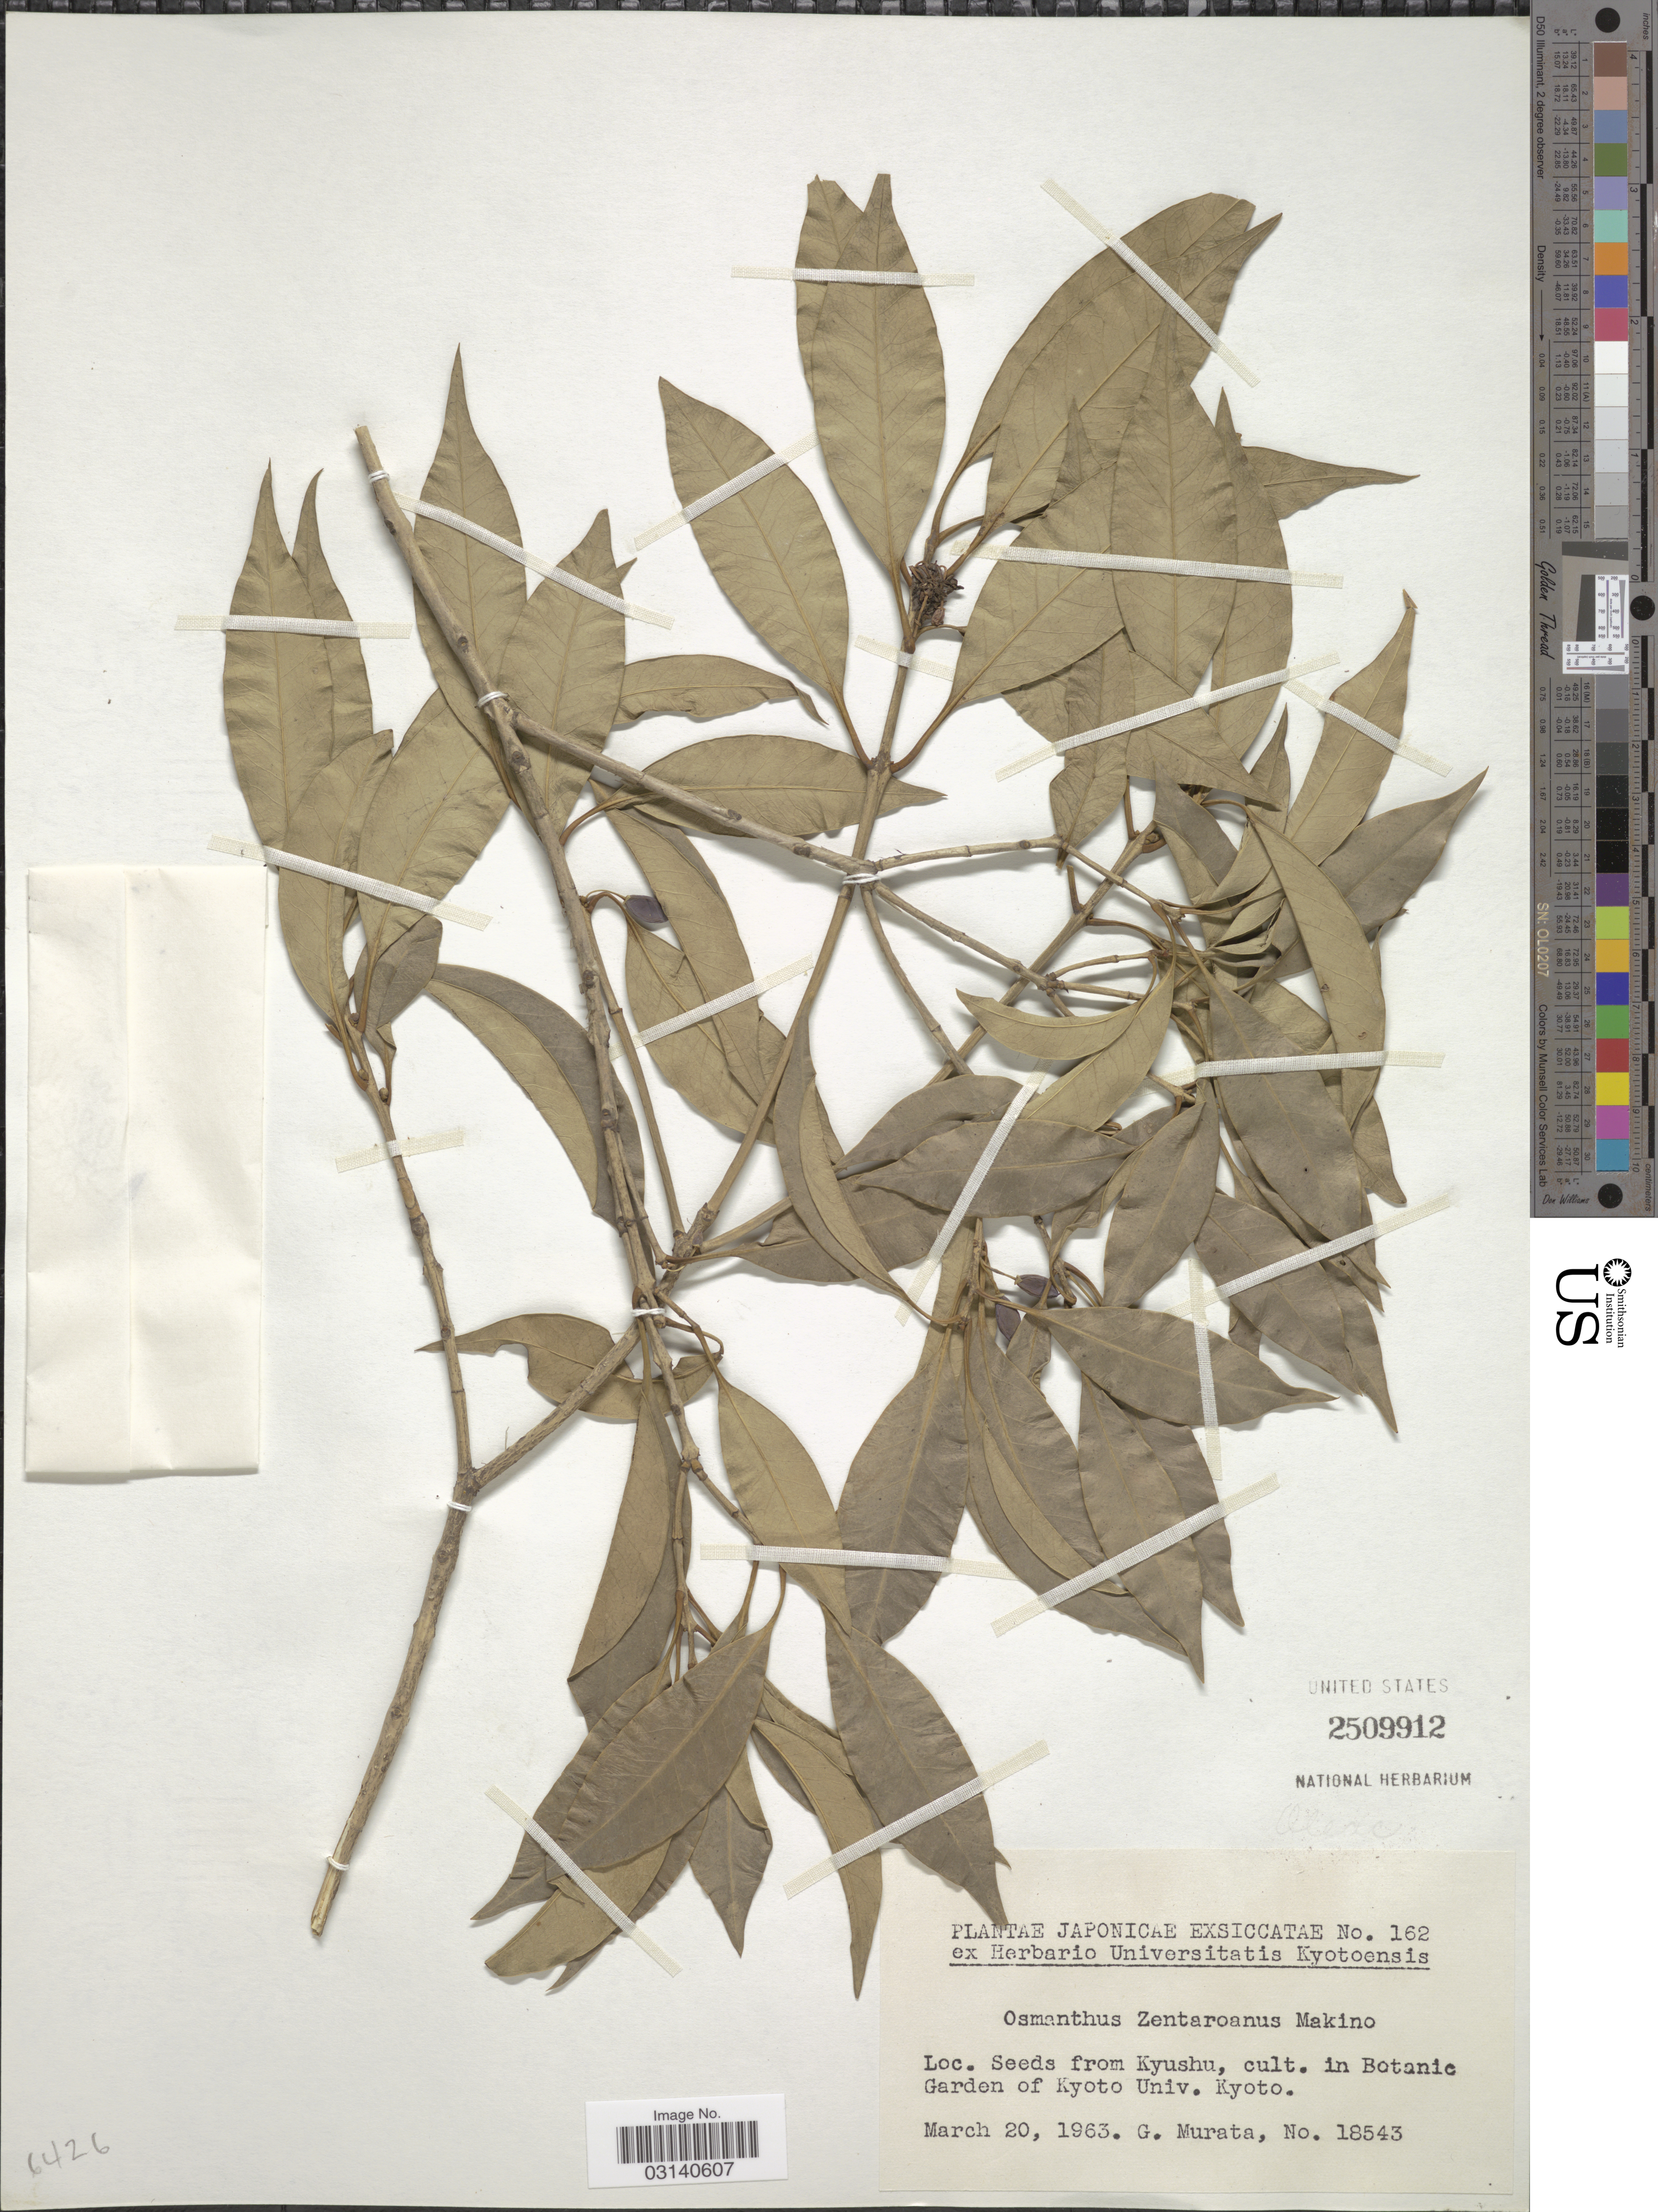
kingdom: Plantae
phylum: Tracheophyta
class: Magnoliopsida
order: Lamiales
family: Oleaceae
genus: Osmanthus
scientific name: Osmanthus zentaroanus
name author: Makino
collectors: G. Murata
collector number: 18543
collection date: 1963-03-20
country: Japan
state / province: Kyoto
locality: Cult. in Botanic Garden of Kyoto Univ. Kyoto. Seeds from Kyushu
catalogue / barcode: US 2509912